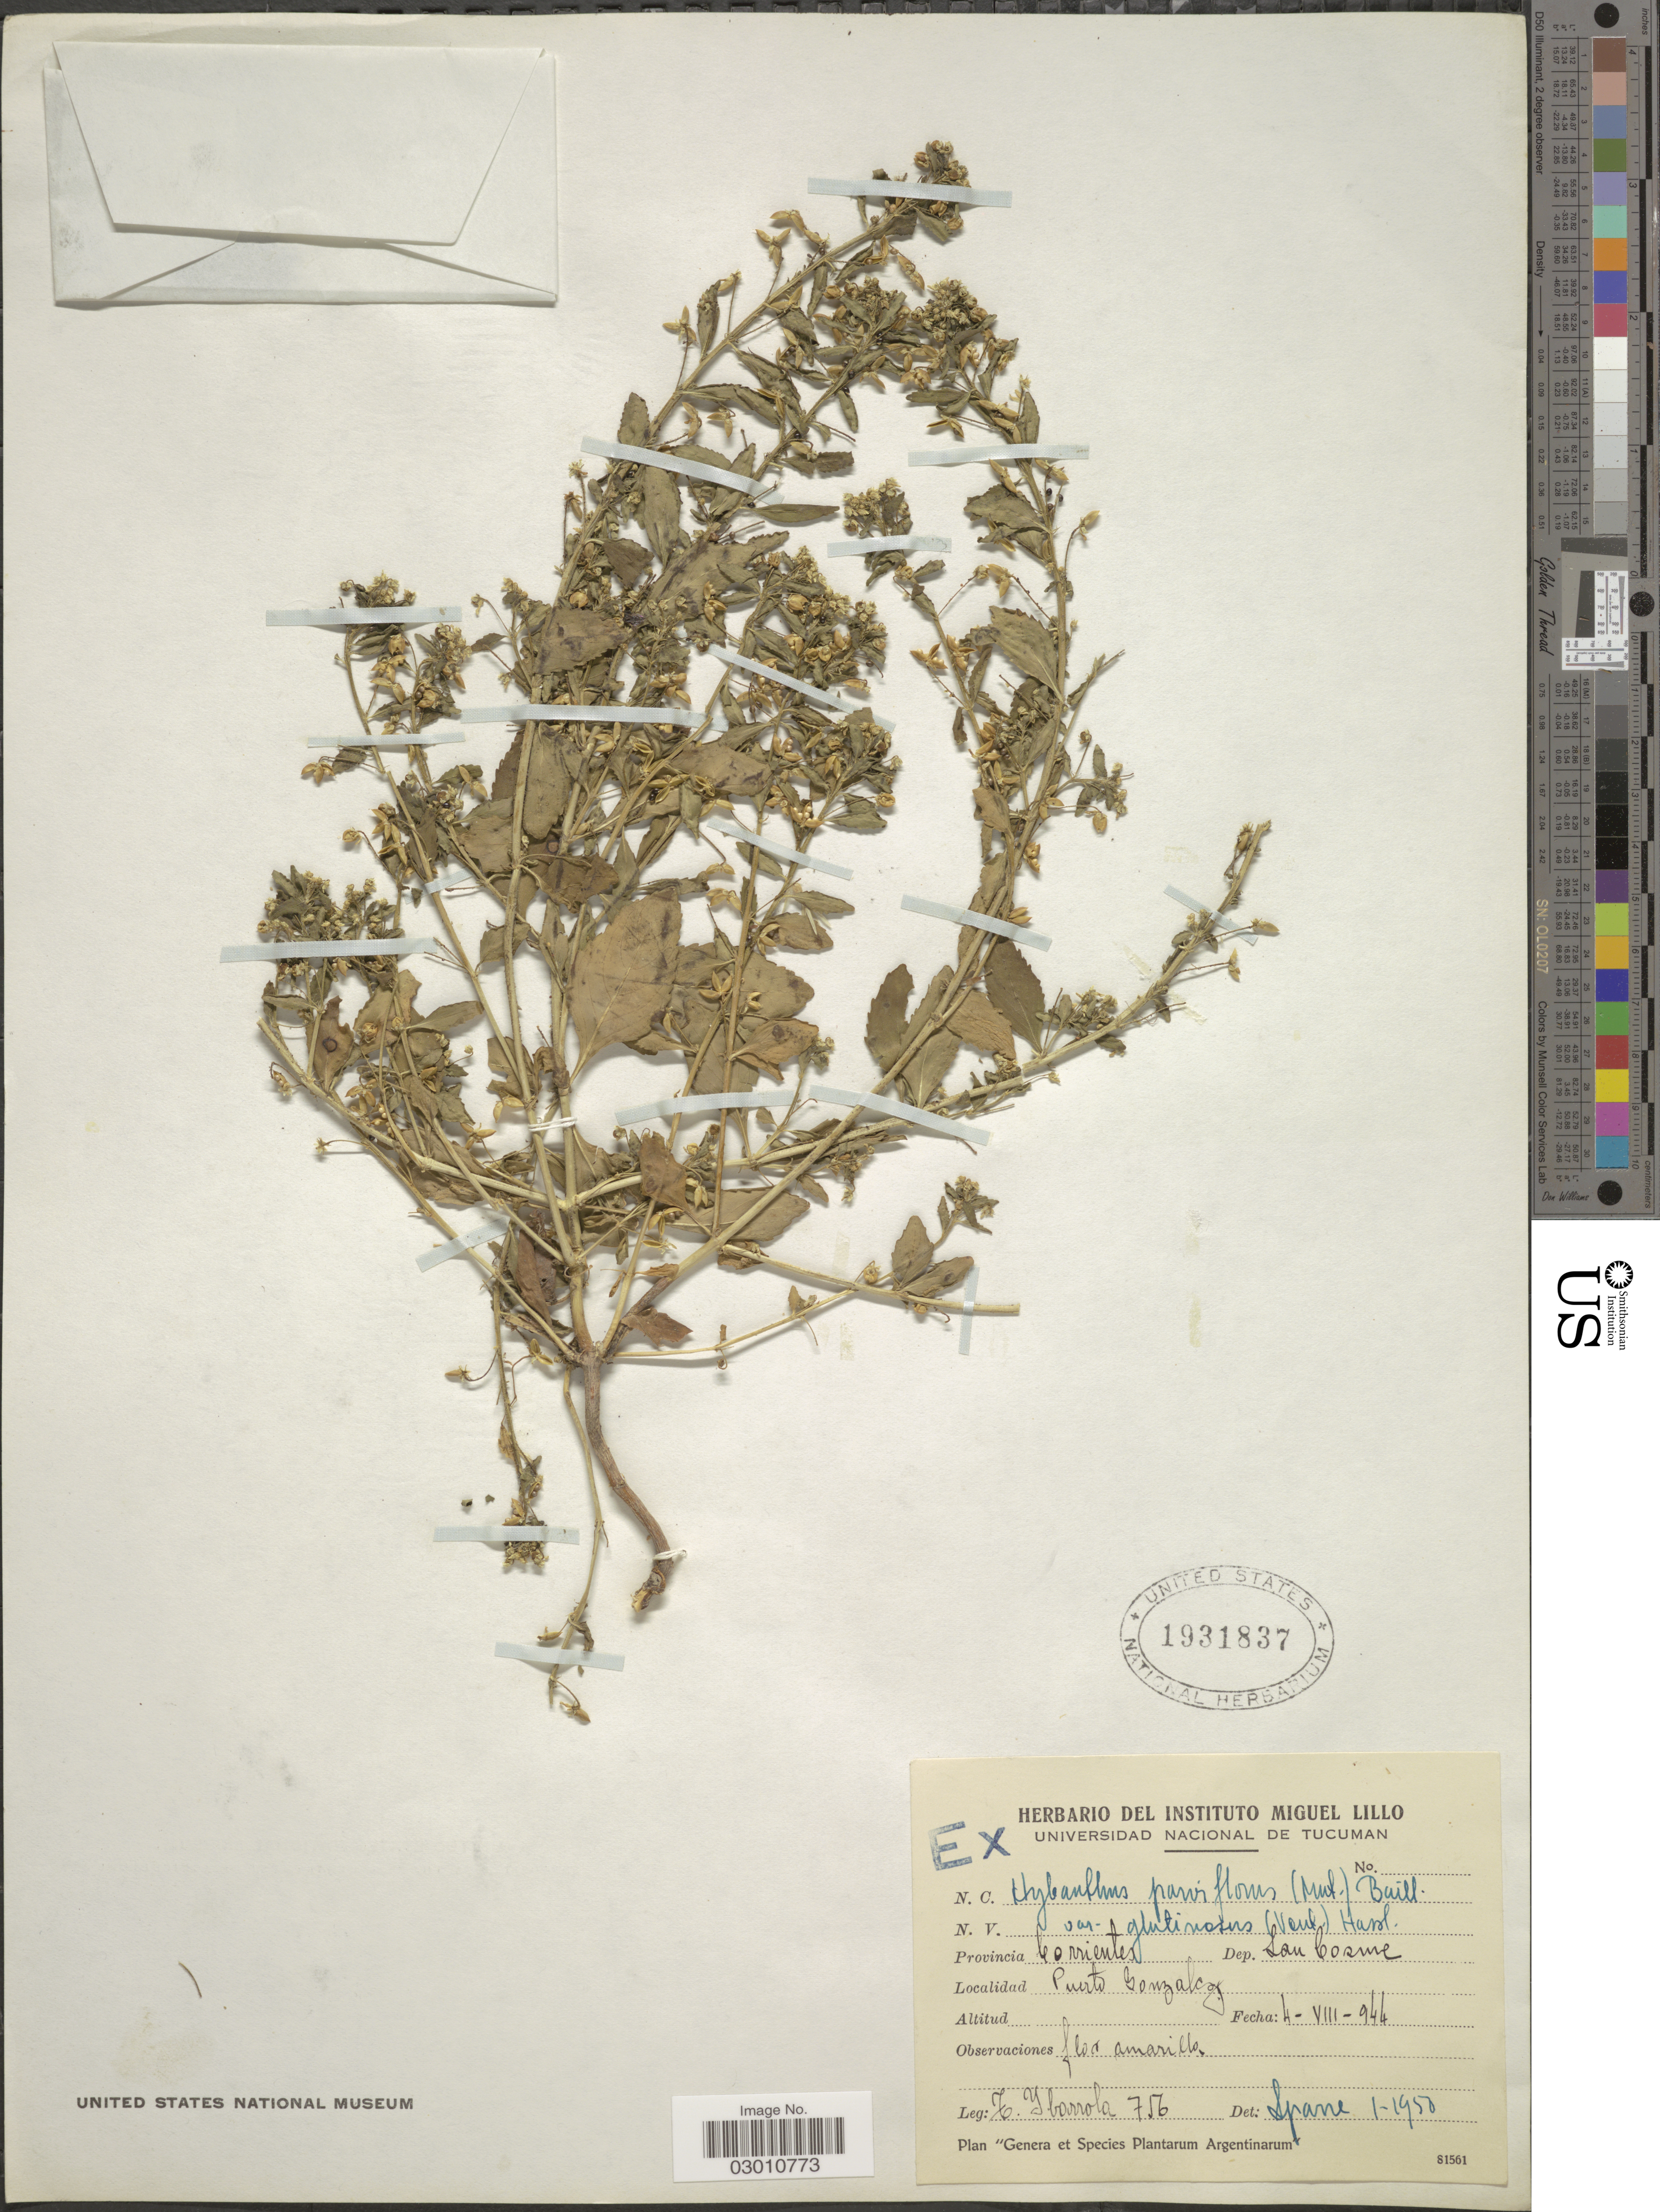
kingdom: Plantae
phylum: Tracheophyta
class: Magnoliopsida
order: Malpighiales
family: Violaceae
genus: Pombalia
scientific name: Pombalia parviflora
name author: (L. f.) Paula-Souza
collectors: T. Ybarrola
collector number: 756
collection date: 1944-08-04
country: Argentina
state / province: Corrientes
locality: Dep. San Cosme. Puerto Gonzalez.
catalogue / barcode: US 1931837